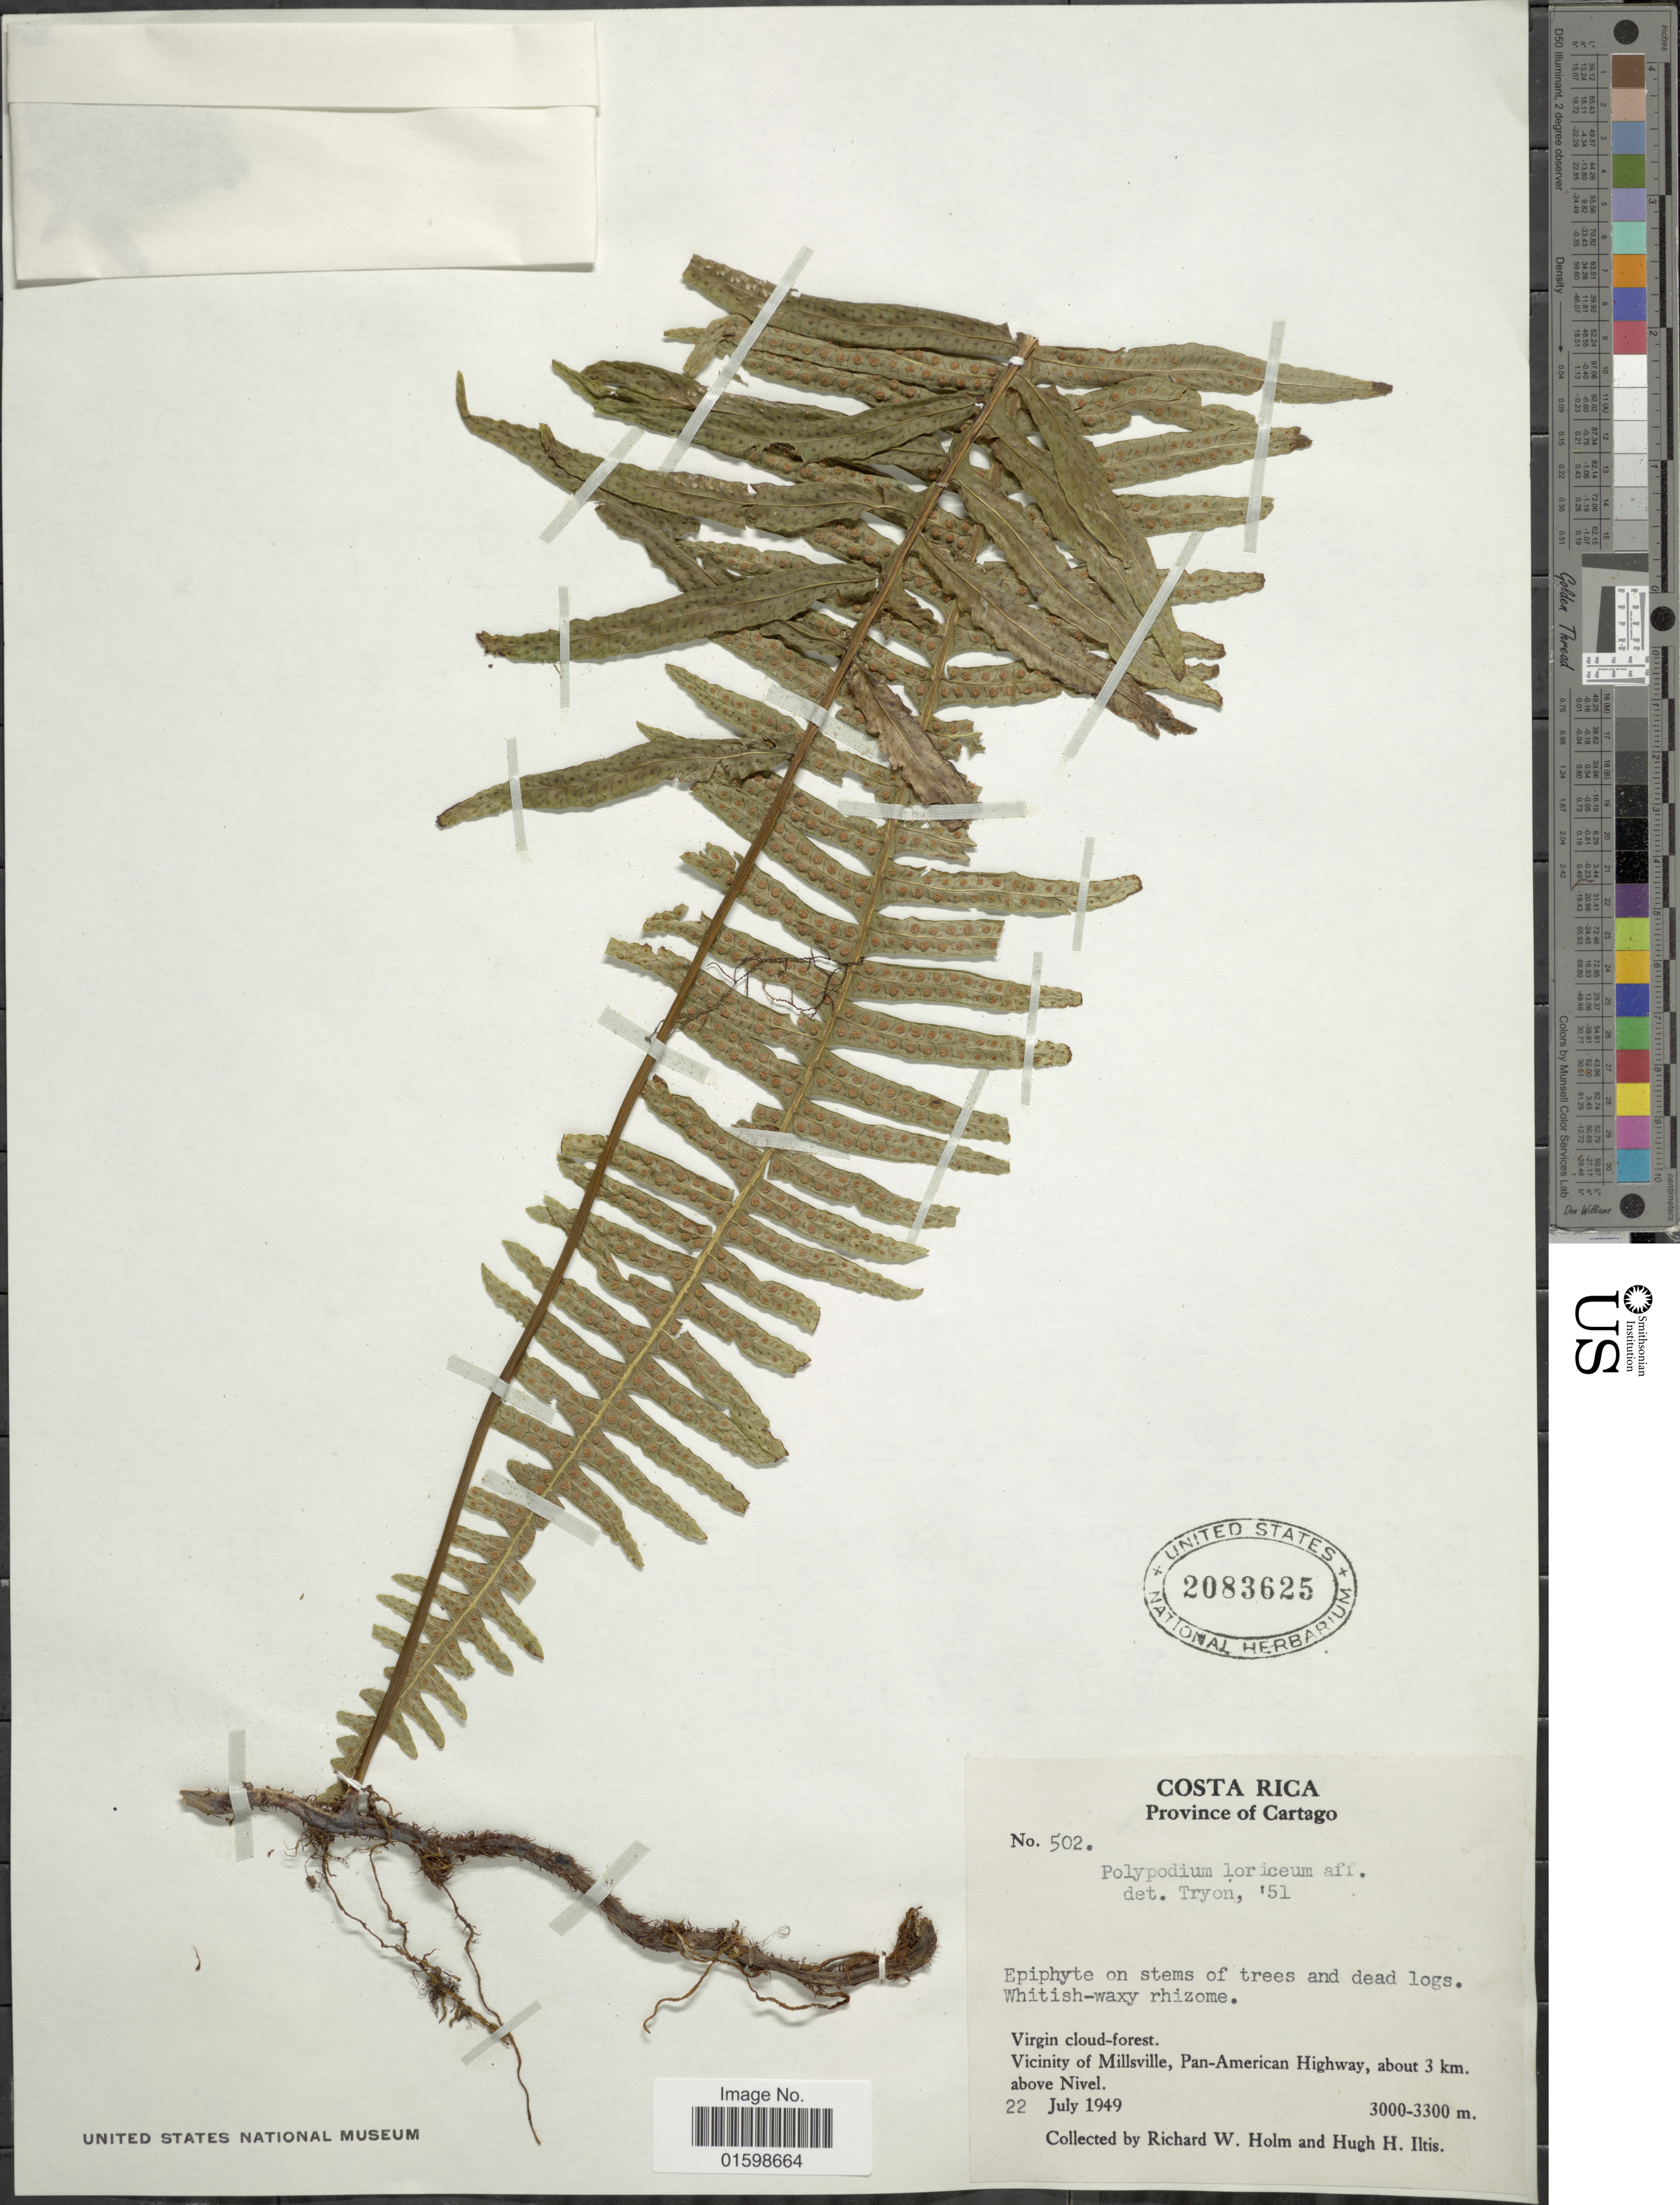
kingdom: Plantae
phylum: Tracheophyta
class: Polypodiopsida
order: Polypodiales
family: Polypodiaceae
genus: Pleopeltis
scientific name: Pleopeltis wiesbaurii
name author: (Sodiro) Lellinger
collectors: R. W. Holm & H. H. Iltis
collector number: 502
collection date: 1949-07-22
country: Costa Rica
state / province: Cartago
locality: Virgin cloud-forest, Vicinity of Millsville, Pan-American Highway, about 3 km above Nivel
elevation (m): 3000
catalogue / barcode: US 2083625